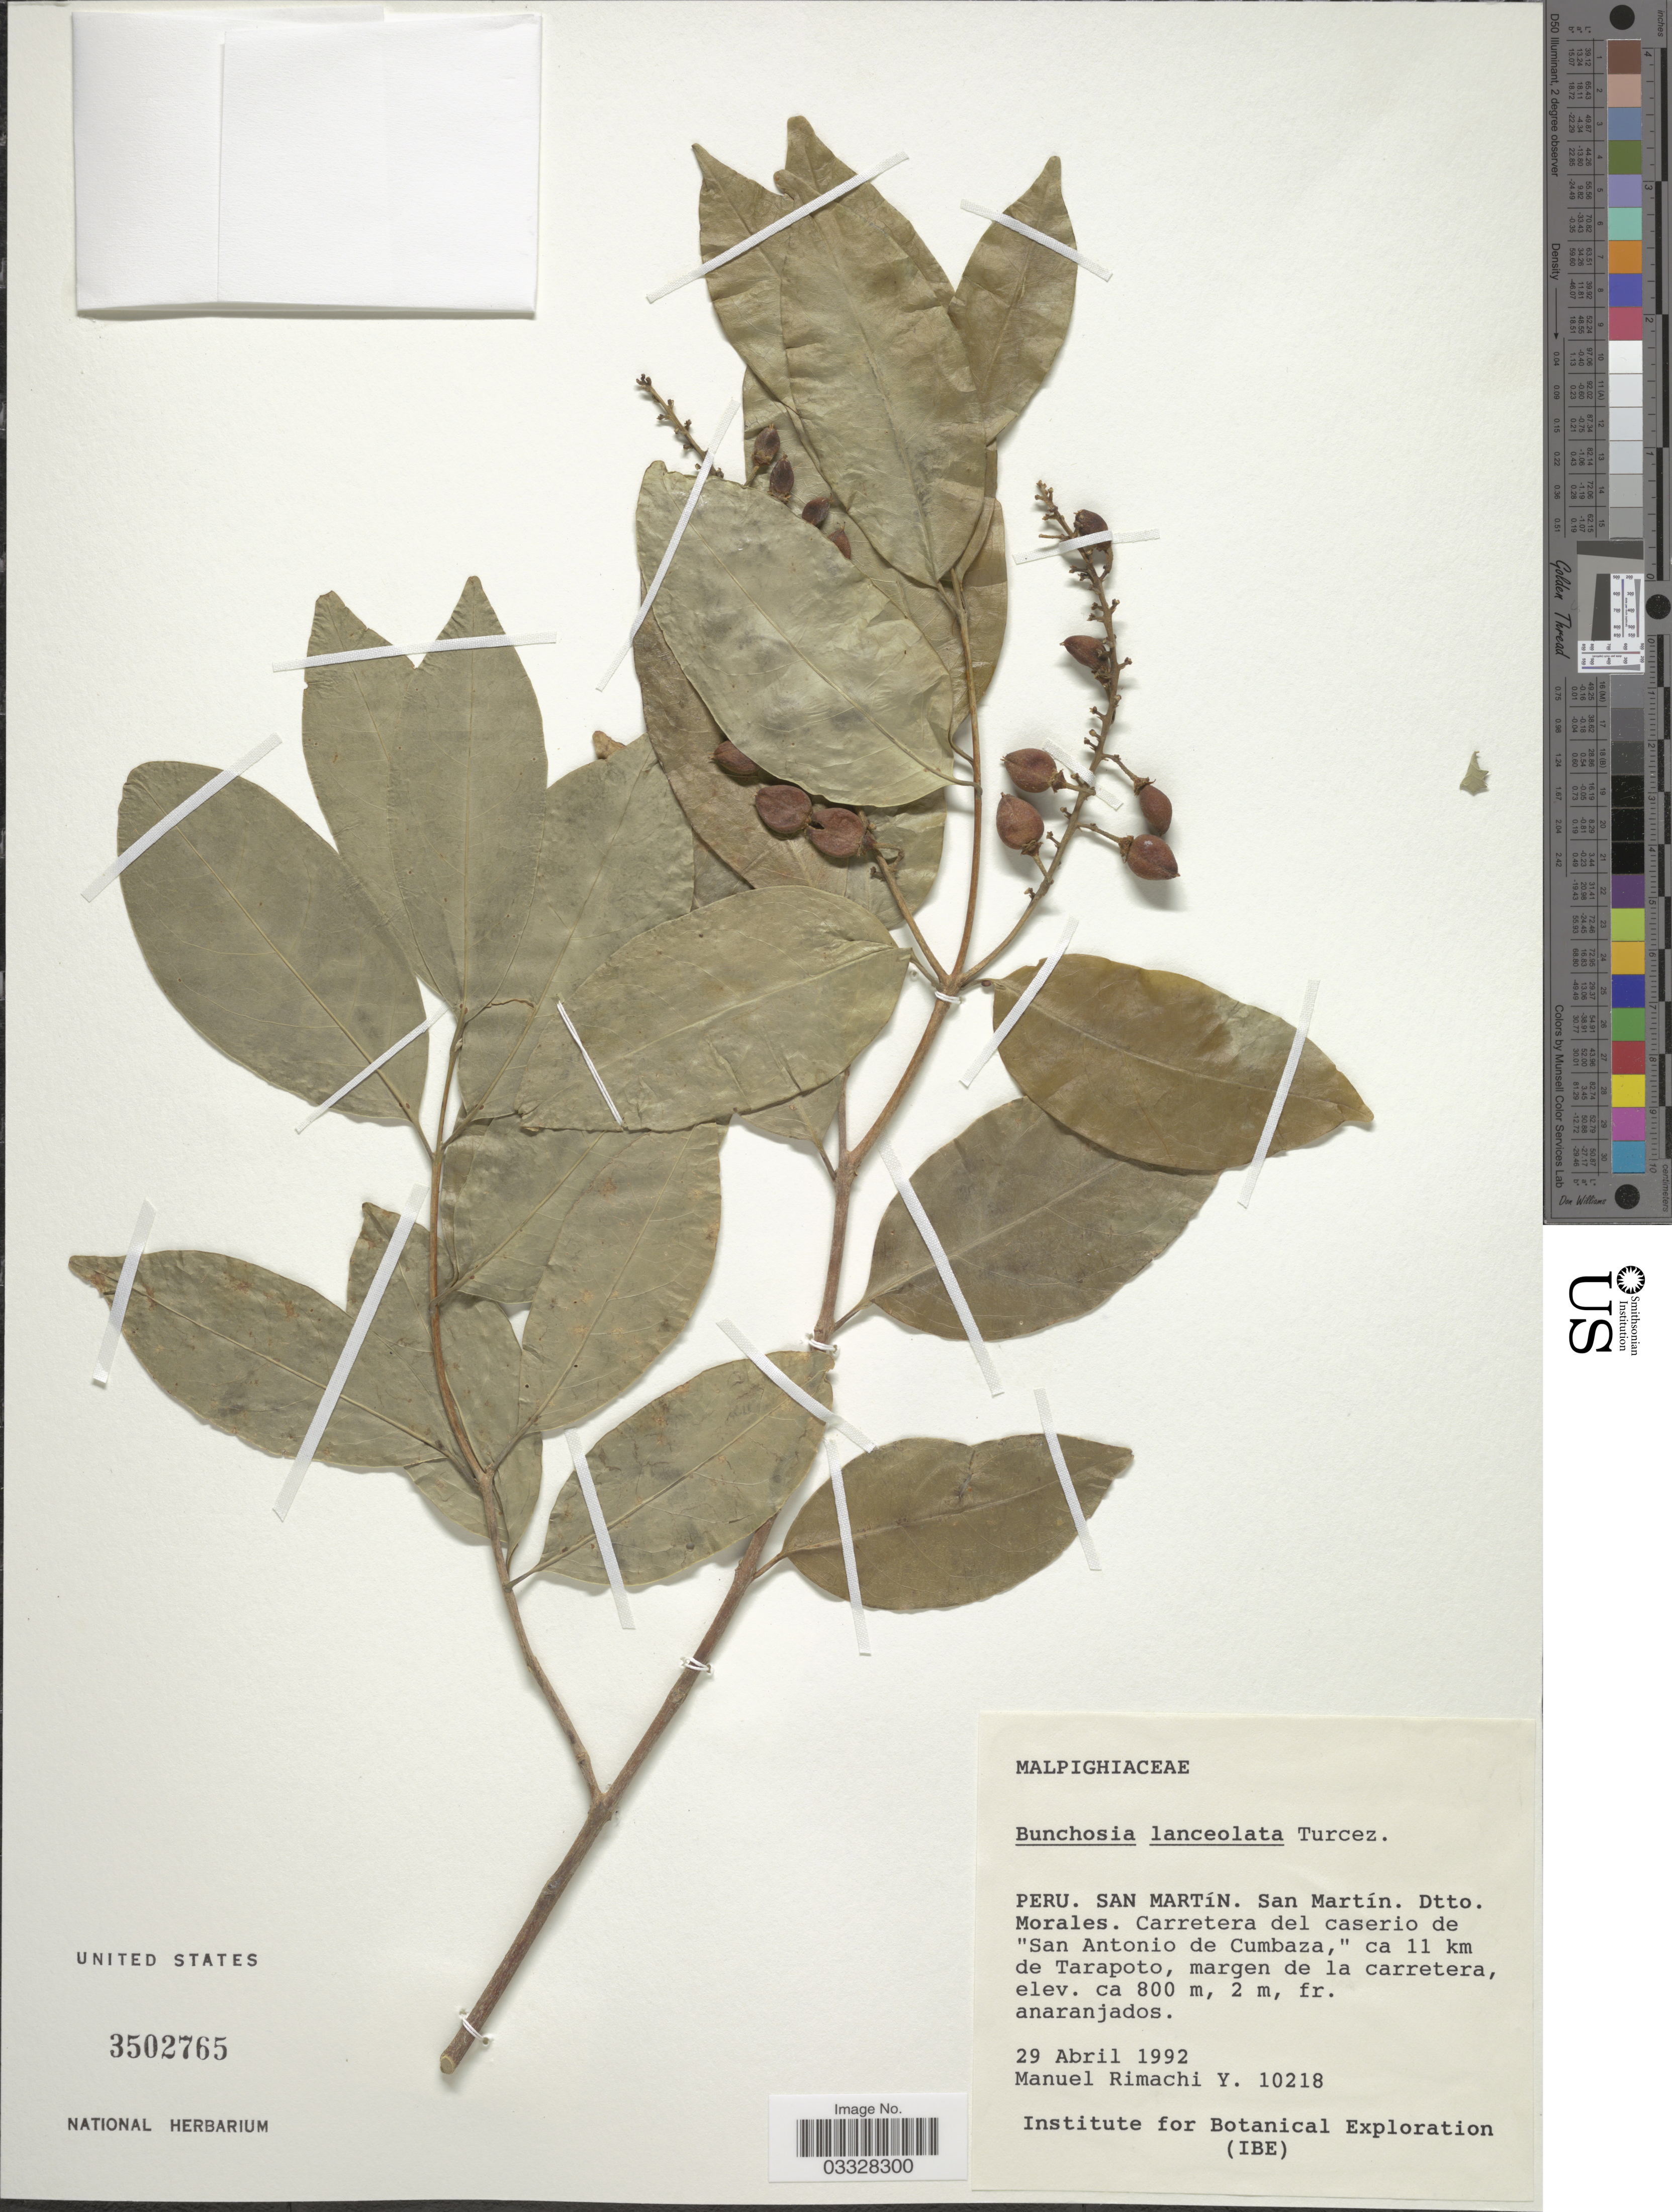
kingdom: Plantae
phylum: Tracheophyta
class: Magnoliopsida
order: Malpighiales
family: Malpighiaceae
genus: Bunchosia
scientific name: Bunchosia lanceolata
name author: Turcz.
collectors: M. Rimachi Y.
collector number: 10218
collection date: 1992-04-29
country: Peru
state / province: San Martín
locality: San Martín. Dtto. Morales. Carretera del caserio de "San Antonio de Cumbaza," ca 11 km de Tarapoto, margen de la carretera.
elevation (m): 800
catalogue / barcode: US 3502765